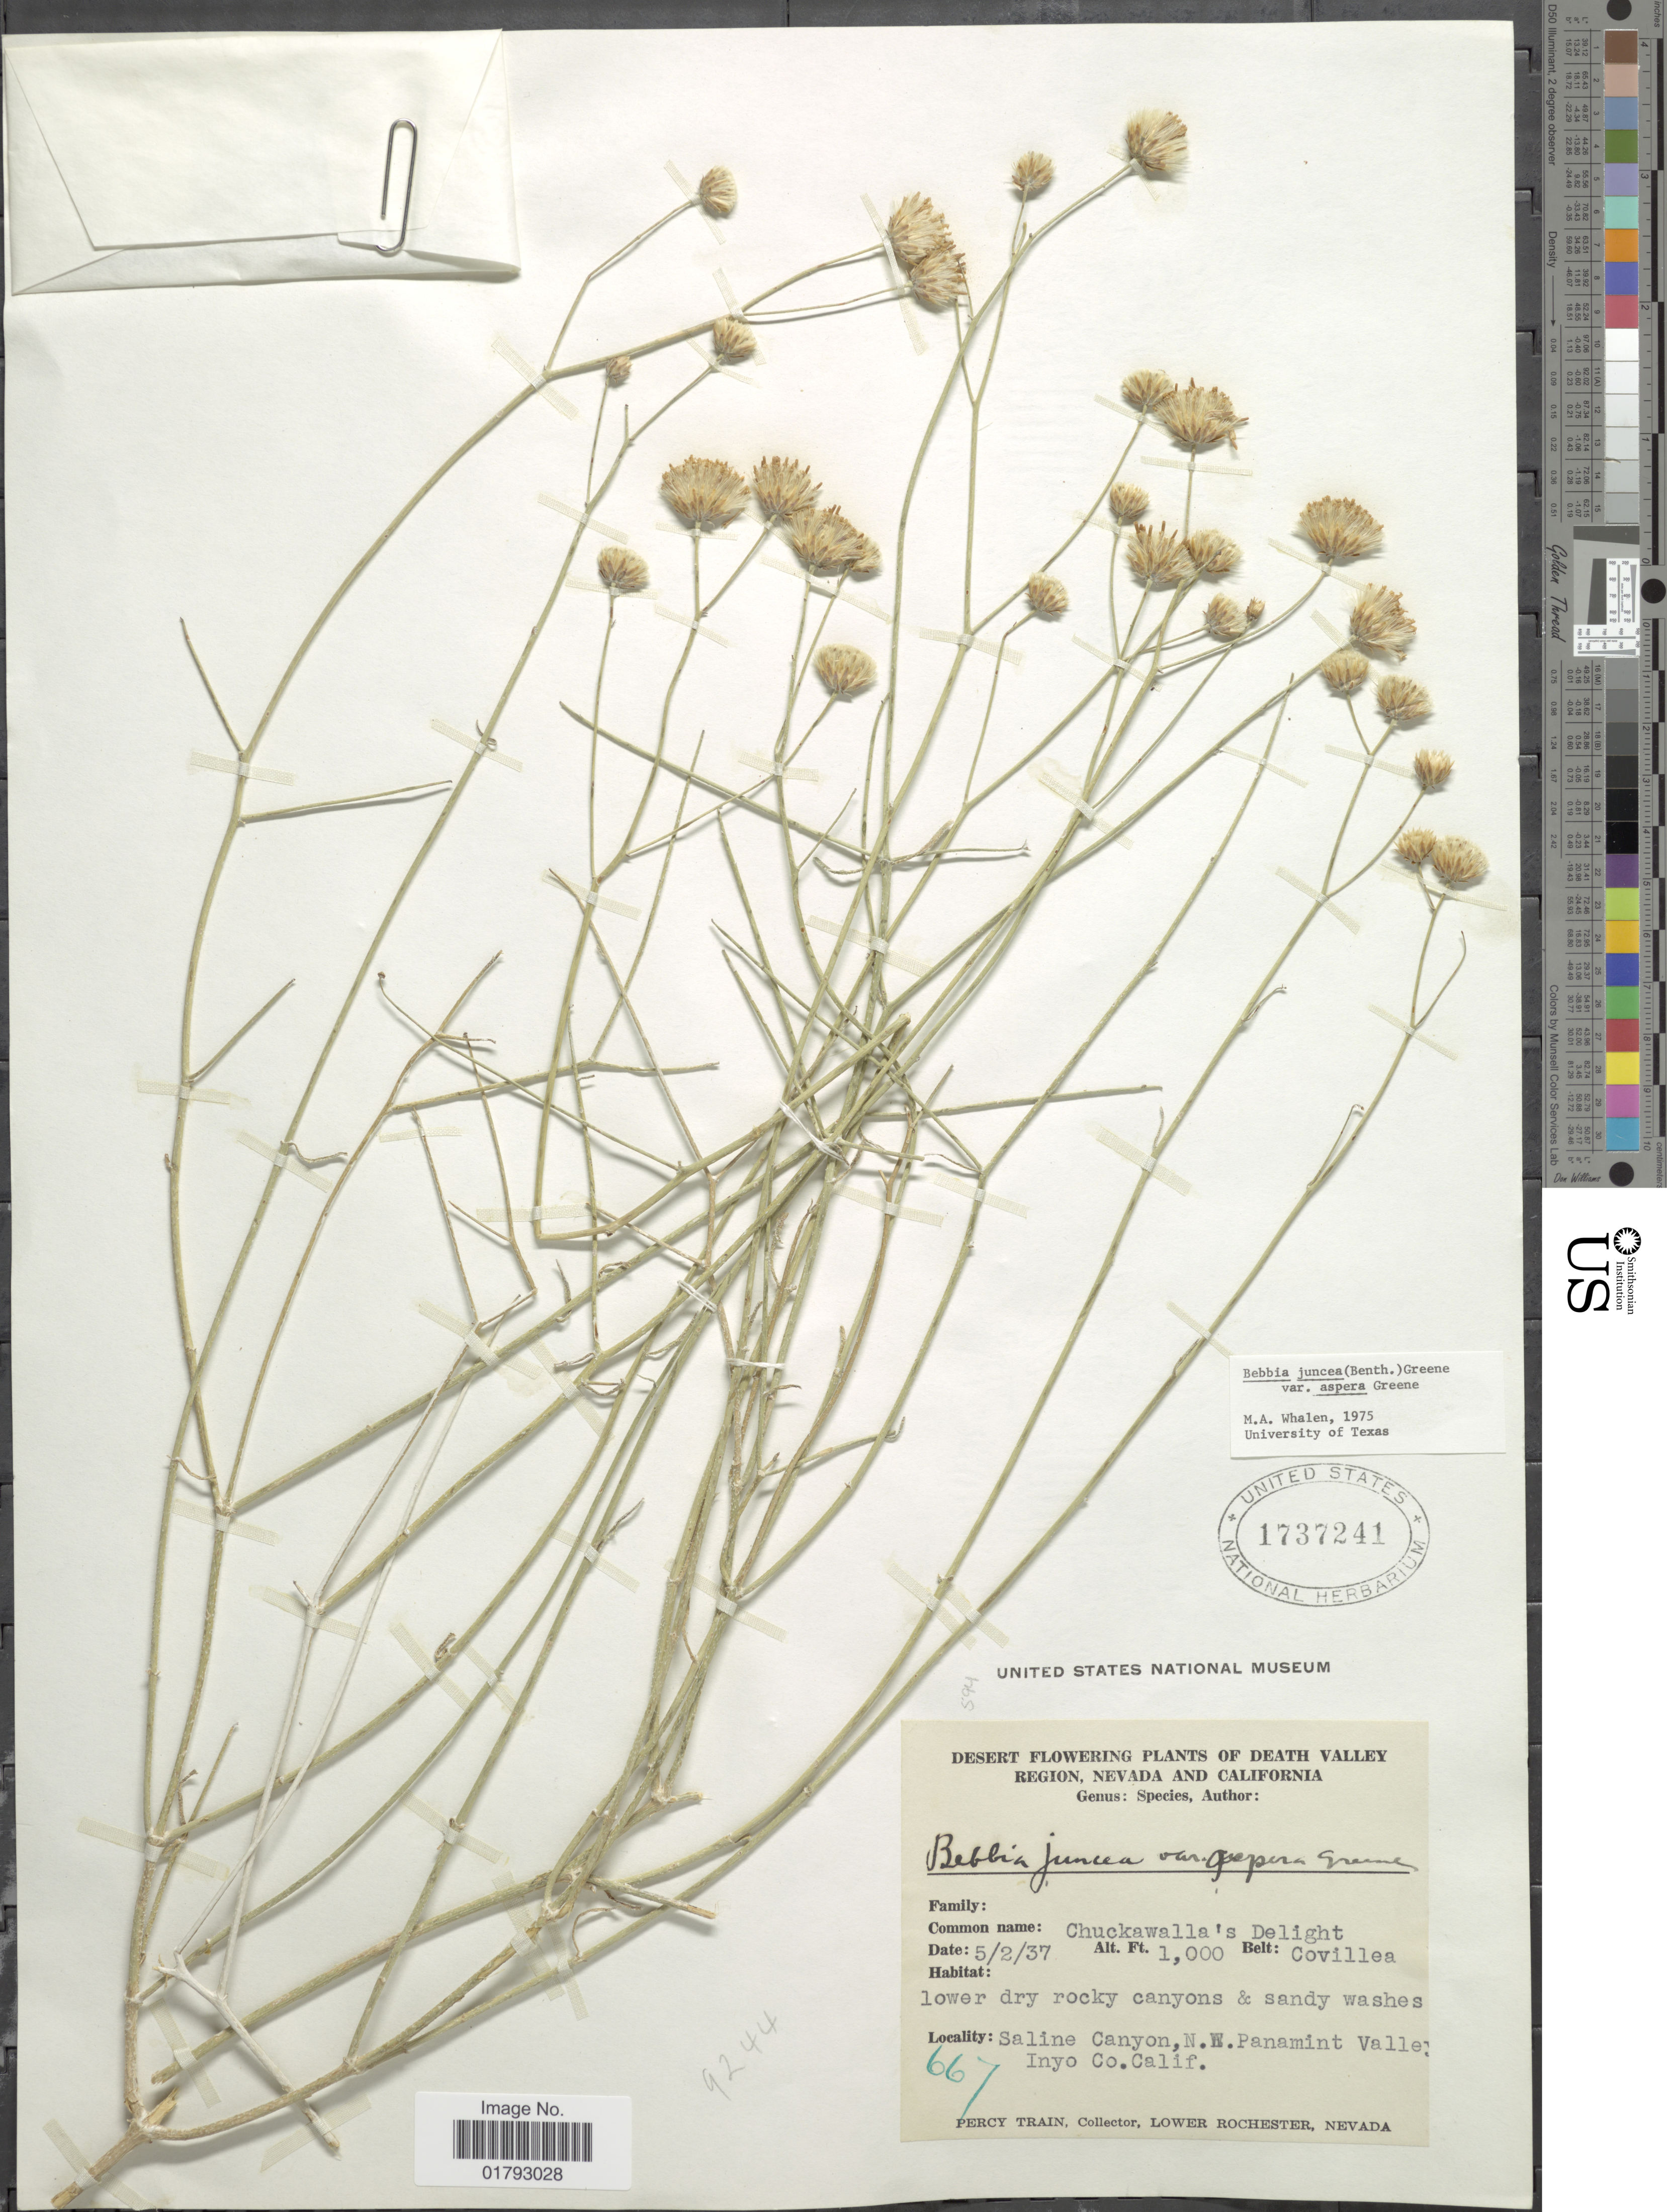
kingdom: Plantae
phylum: Tracheophyta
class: Magnoliopsida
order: Asterales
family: Asteraceae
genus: Bebbia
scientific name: Bebbia juncea var. aspera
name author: Greene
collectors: P. Train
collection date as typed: Transcribed d/m/y: 2/5/37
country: United States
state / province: California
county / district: Inyo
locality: Saline canyon, N.W Panamint Valley Inyo Co. Calif.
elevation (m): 305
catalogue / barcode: US 1737241